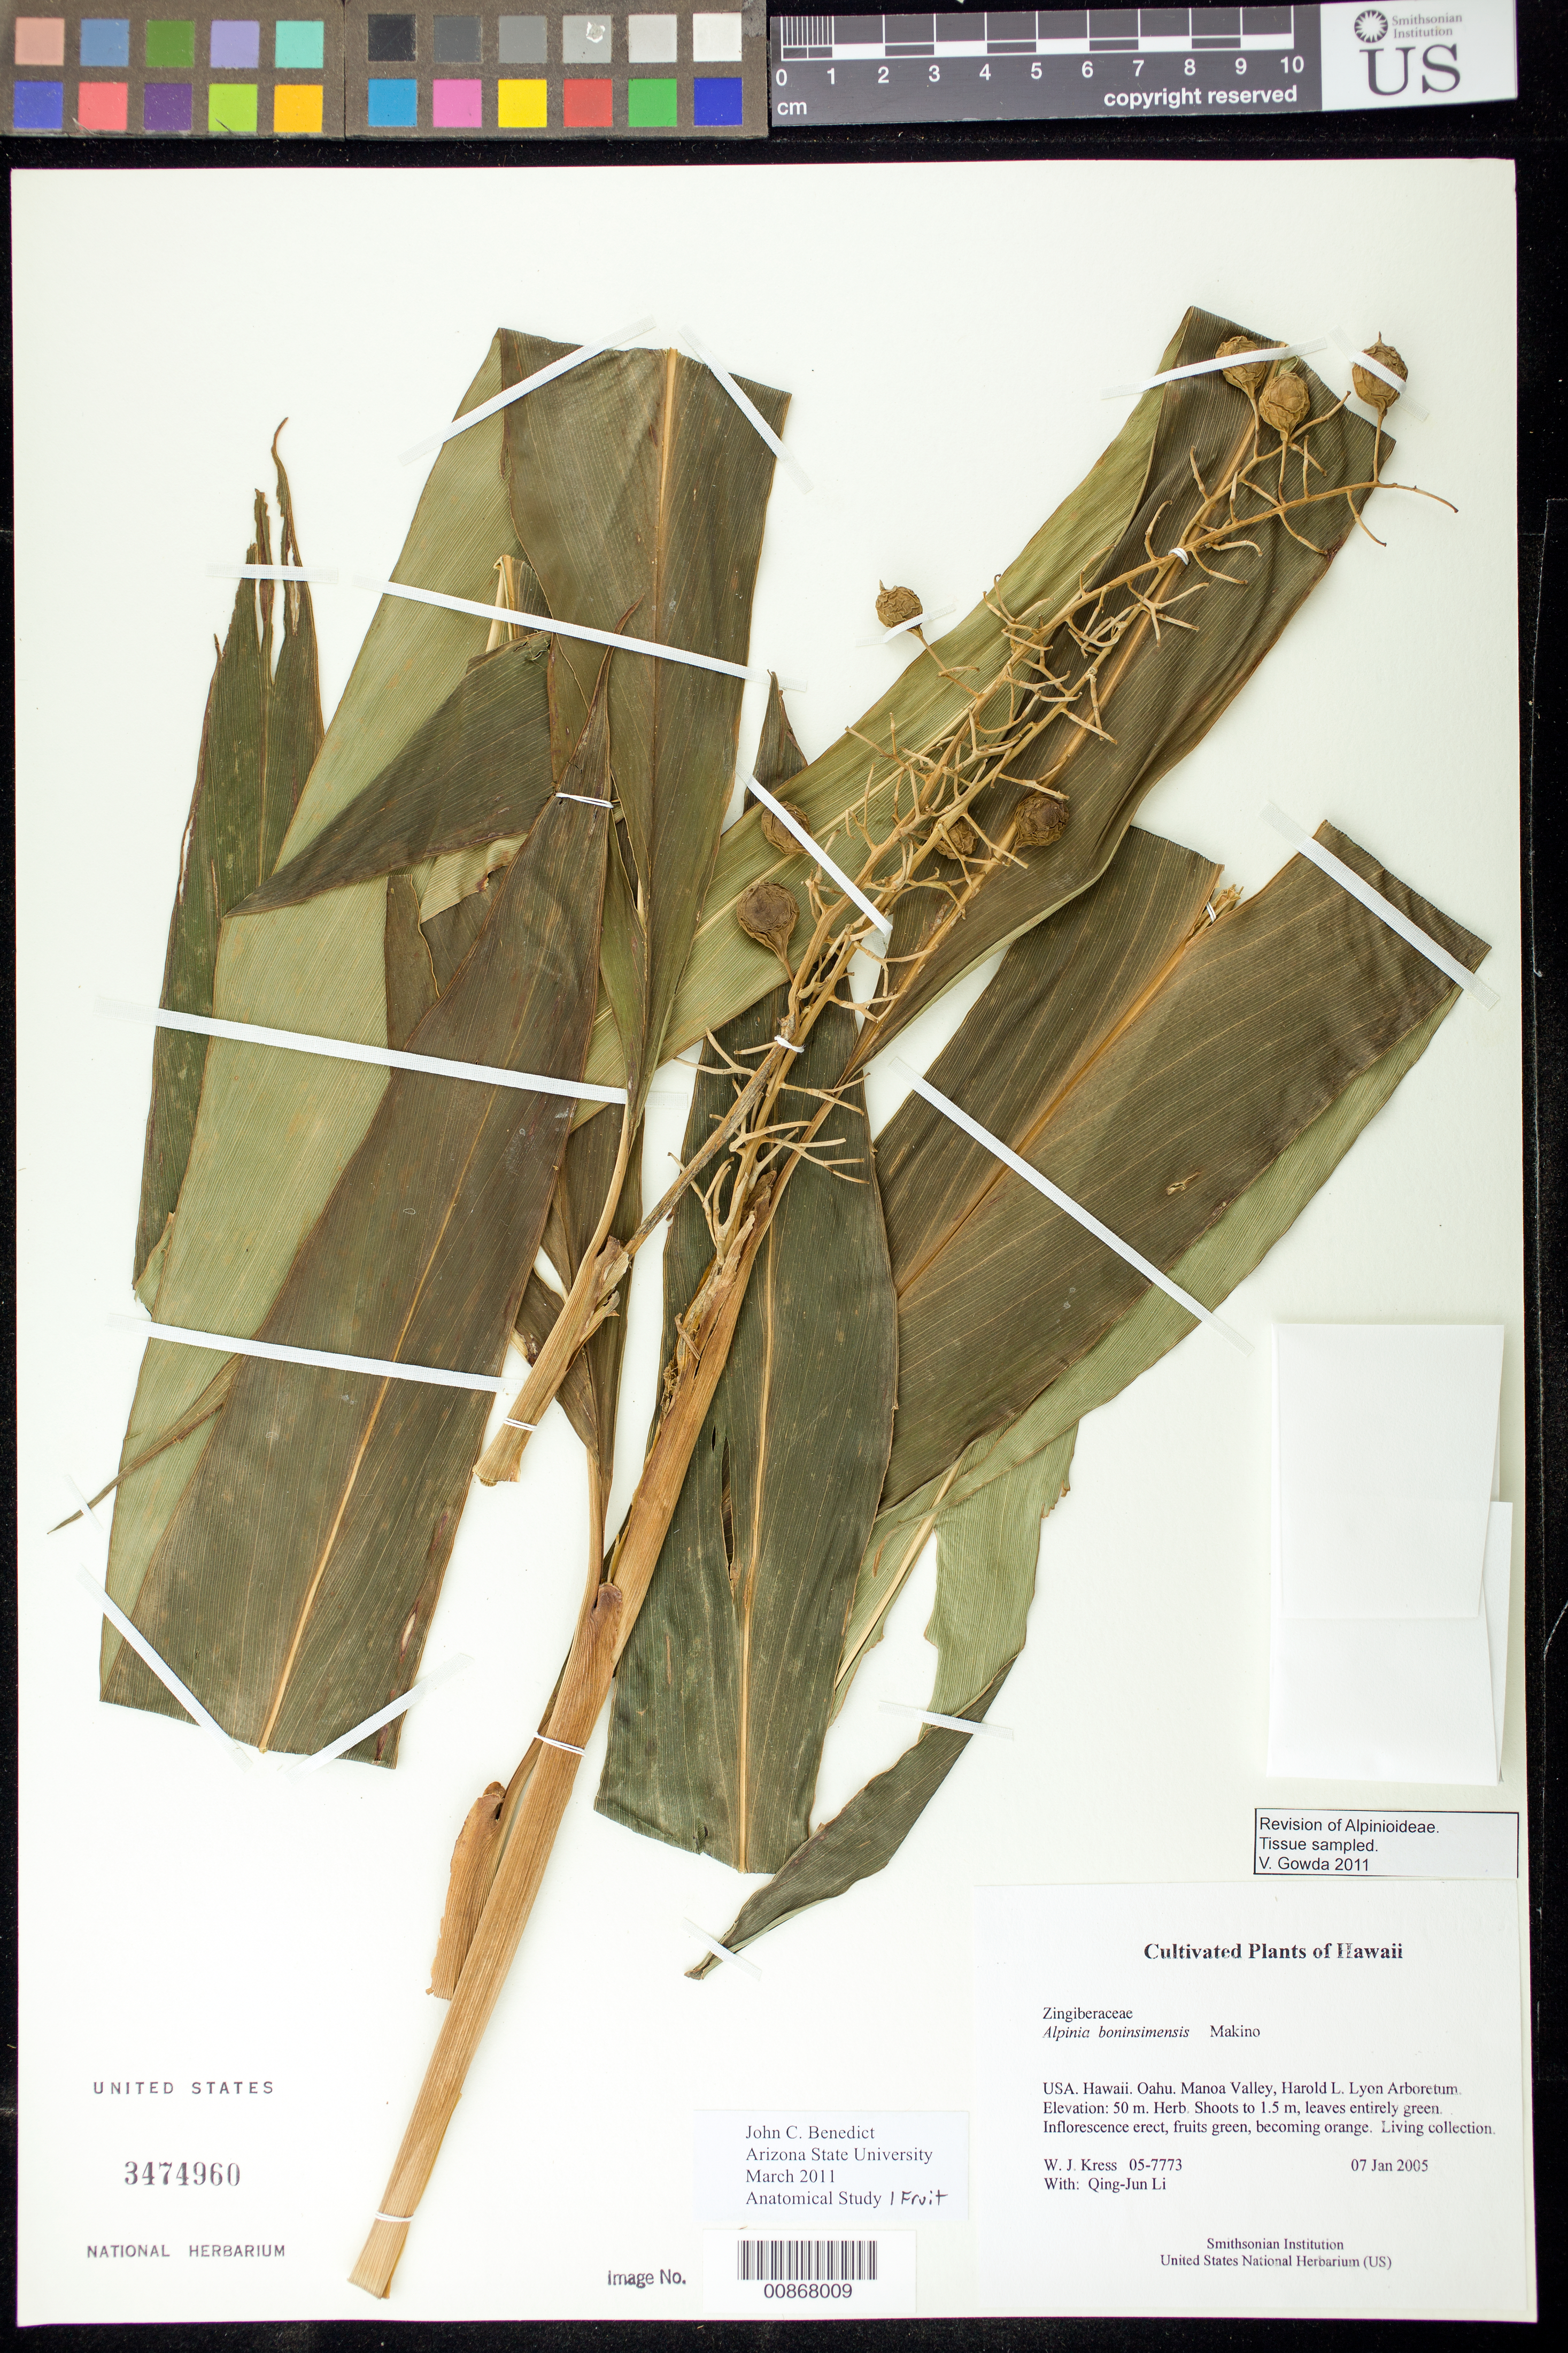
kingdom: Plantae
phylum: Tracheophyta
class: Liliopsida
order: Zingiberales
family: Zingiberaceae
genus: Alpinia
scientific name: Alpinia boninsimensis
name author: Makino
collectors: W. J. Kress & Q. J. Li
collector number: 05-7773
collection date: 2005-01-07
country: United States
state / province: Hawaii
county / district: Honolulu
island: Oahu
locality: Manoa Valley, Harold L. Lyon Arboretum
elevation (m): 50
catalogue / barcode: US 3474960